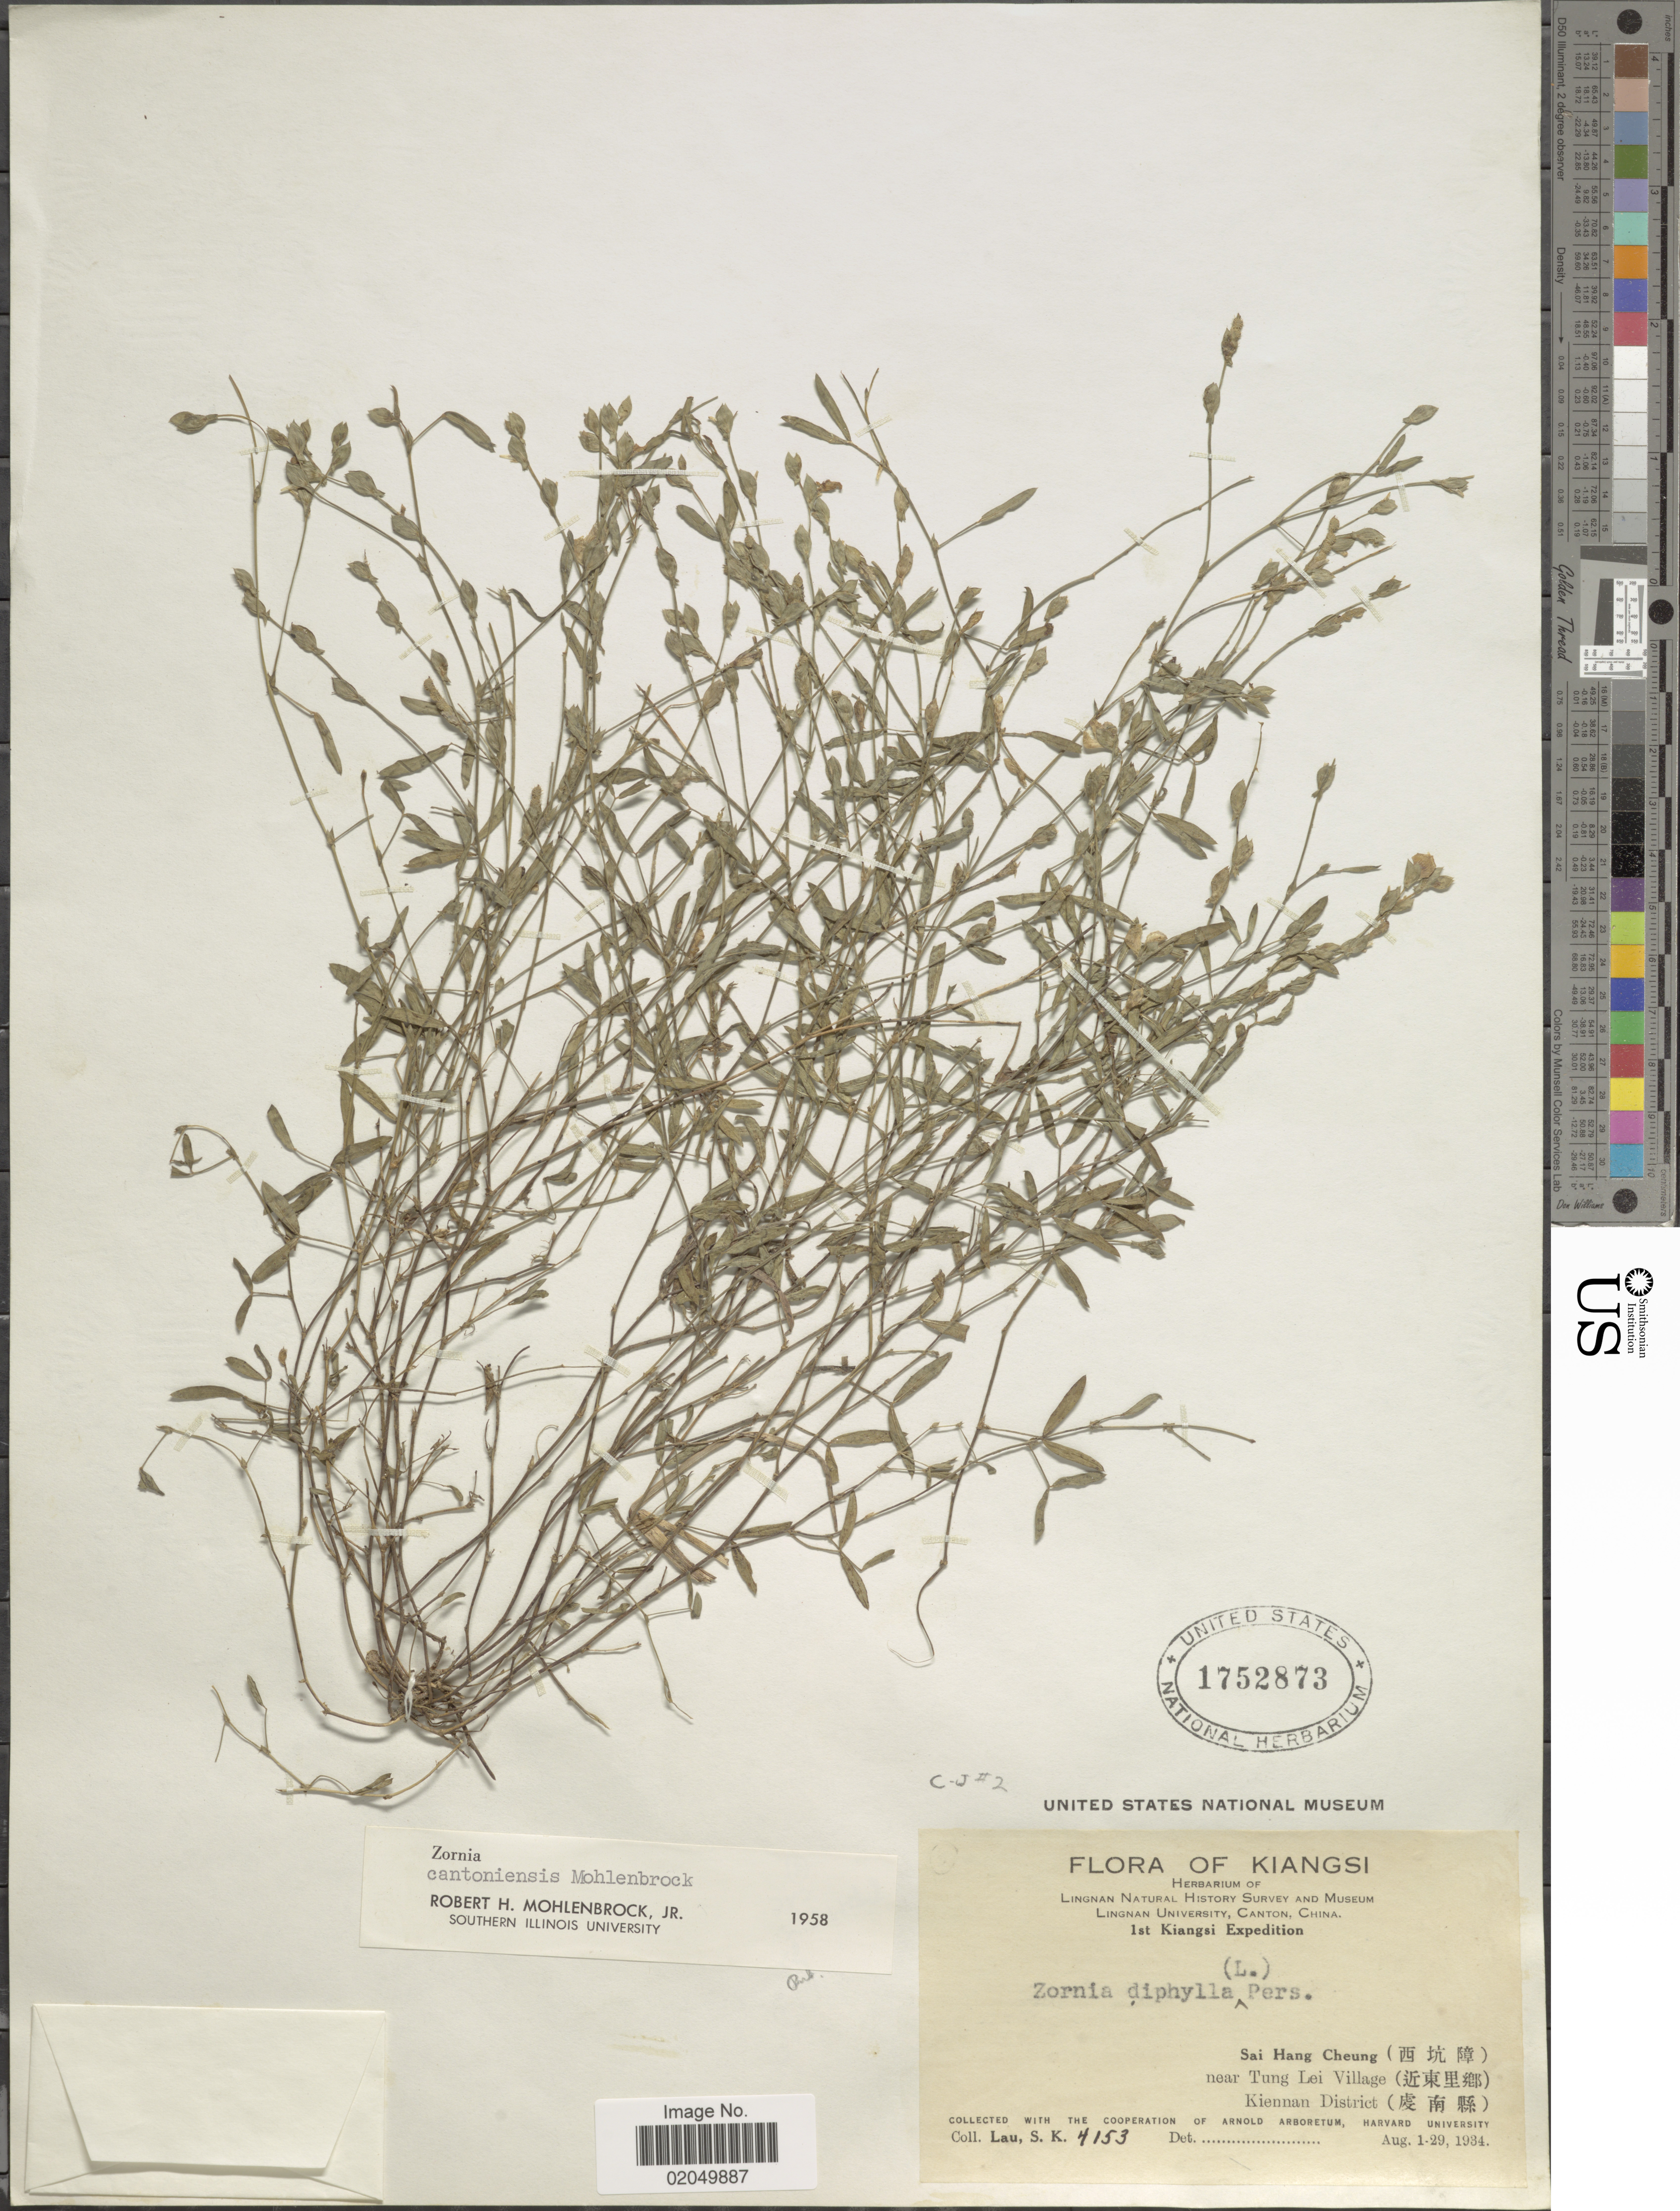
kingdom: Plantae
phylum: Tracheophyta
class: Magnoliopsida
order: Fabales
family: Fabaceae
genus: Zornia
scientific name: Zornia cantoniensis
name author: Mohlenbr.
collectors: S. K. Lau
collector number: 4153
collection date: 1934-08-01/1934-08-29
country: China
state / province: Jiangxi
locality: Kiangsi, Sai Hang Cheung, near Tung Lei Village, Kiennan District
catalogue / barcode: US 1752873